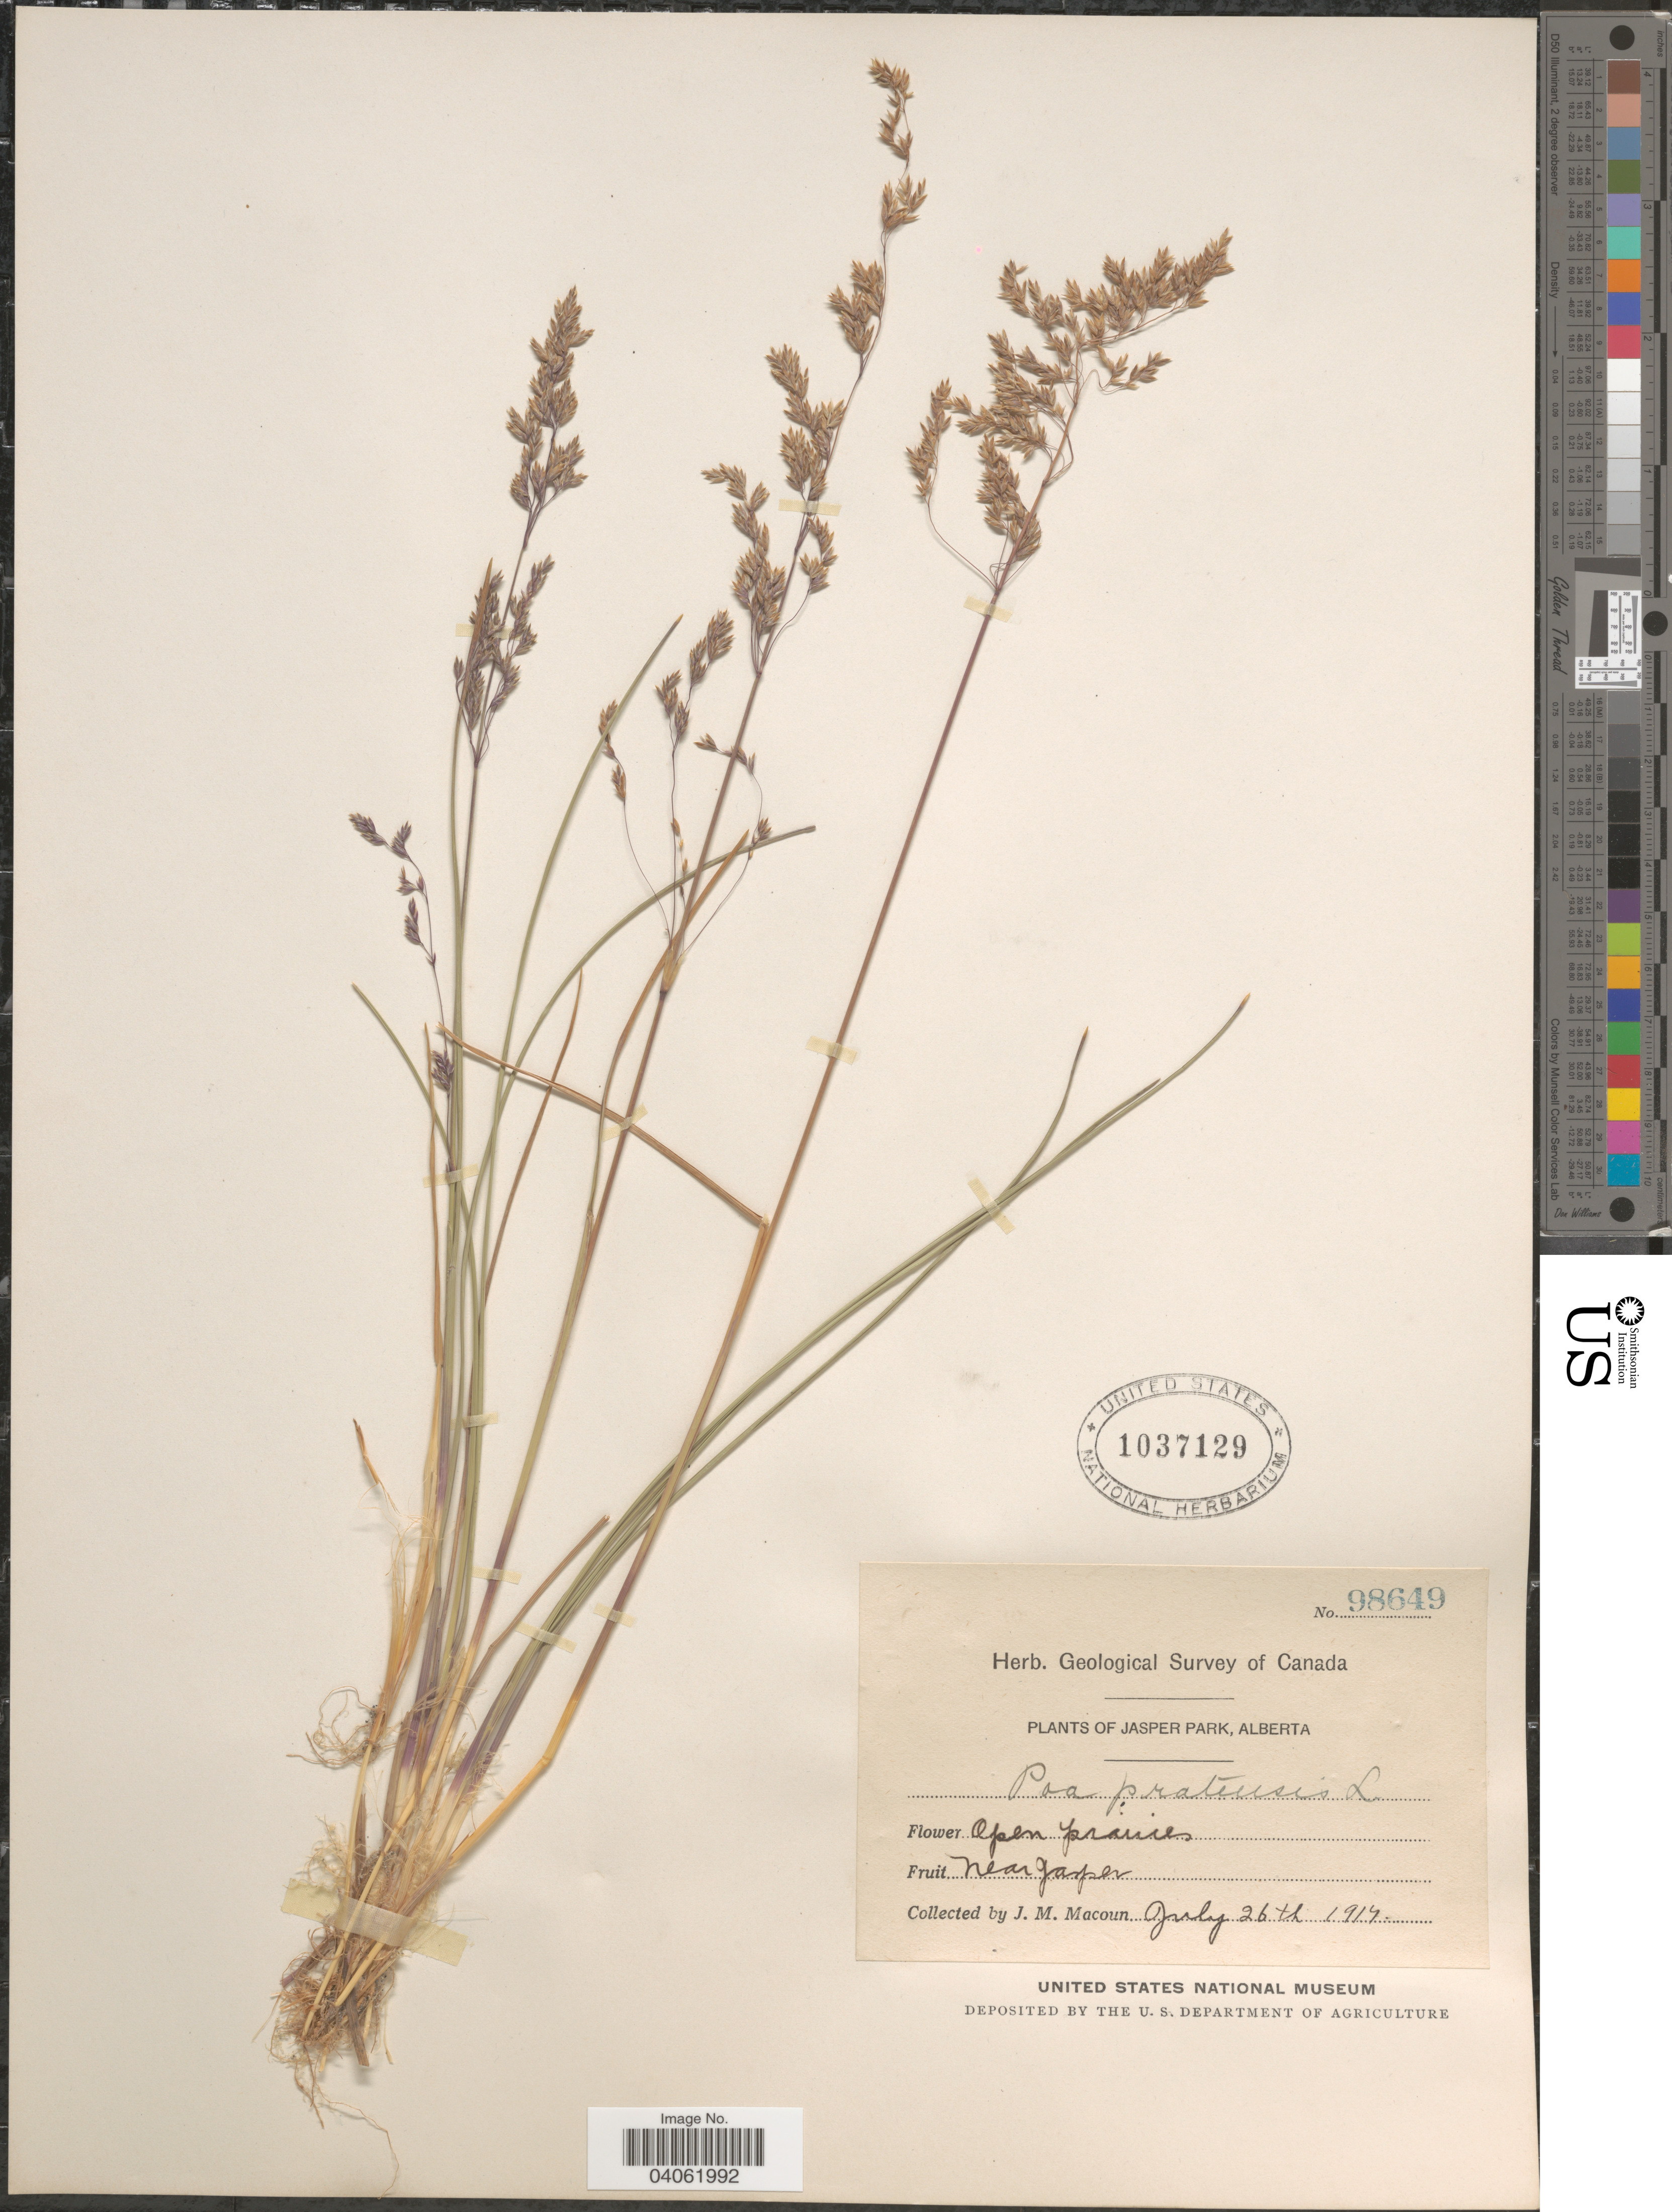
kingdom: Plantae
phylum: Tracheophyta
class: Liliopsida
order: Poales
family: Poaceae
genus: Poa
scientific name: Poa pratensis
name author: L.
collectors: J. M. Macoun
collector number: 98649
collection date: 1914-07-26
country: Canada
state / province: Alberta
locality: Jasper Park. Near Jasper.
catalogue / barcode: US 1037129